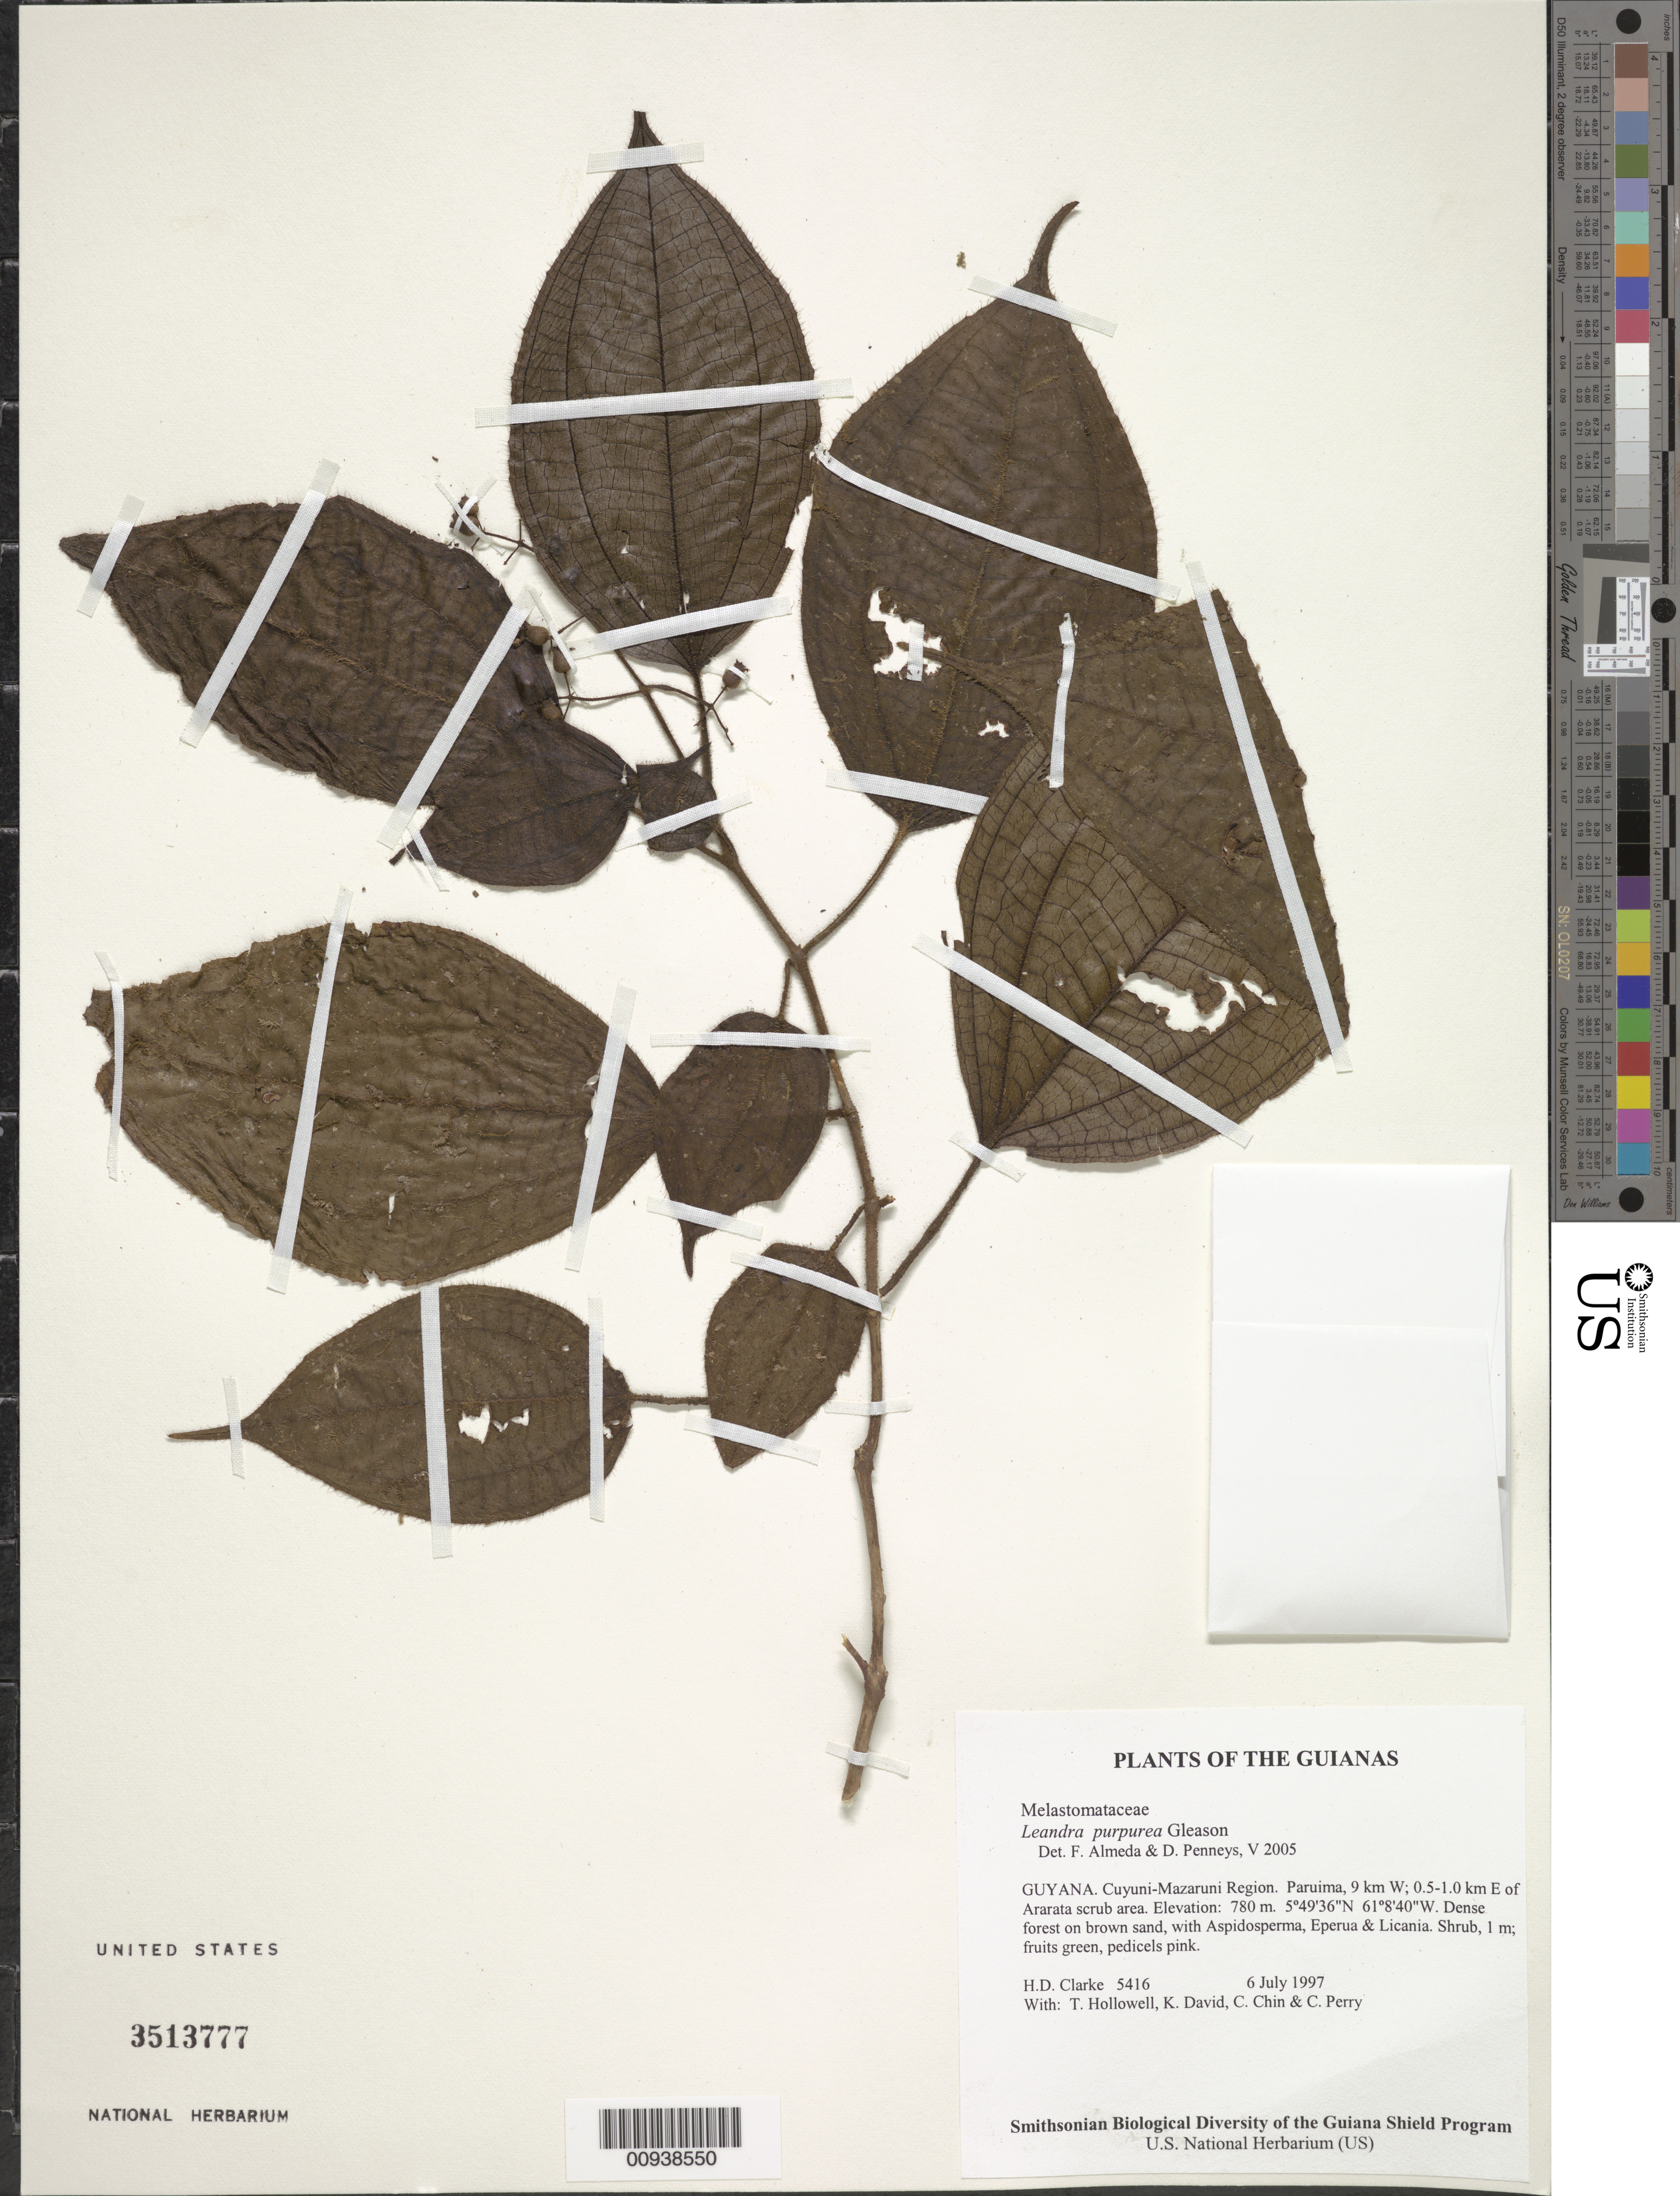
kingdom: Plantae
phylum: Tracheophyta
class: Magnoliopsida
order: Myrtales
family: Melastomataceae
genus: Leandra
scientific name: Leandra purpurea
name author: Gleason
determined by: Almeda, F.; Penneys, D. S.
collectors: H. D. Clarke, T. Hollowell, K. David, C. Chin & C. Perry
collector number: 5416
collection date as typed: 6 July 1997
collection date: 1997-07-06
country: Guyana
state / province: Cuyuni-Mazaruni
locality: Paruima, 9 km W; 0.5-1.0 km E of Ararata scrub area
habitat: Dense forest on brown sand, with Aspidosperma, Eperua & Licania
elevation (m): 780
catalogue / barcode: US 3513777